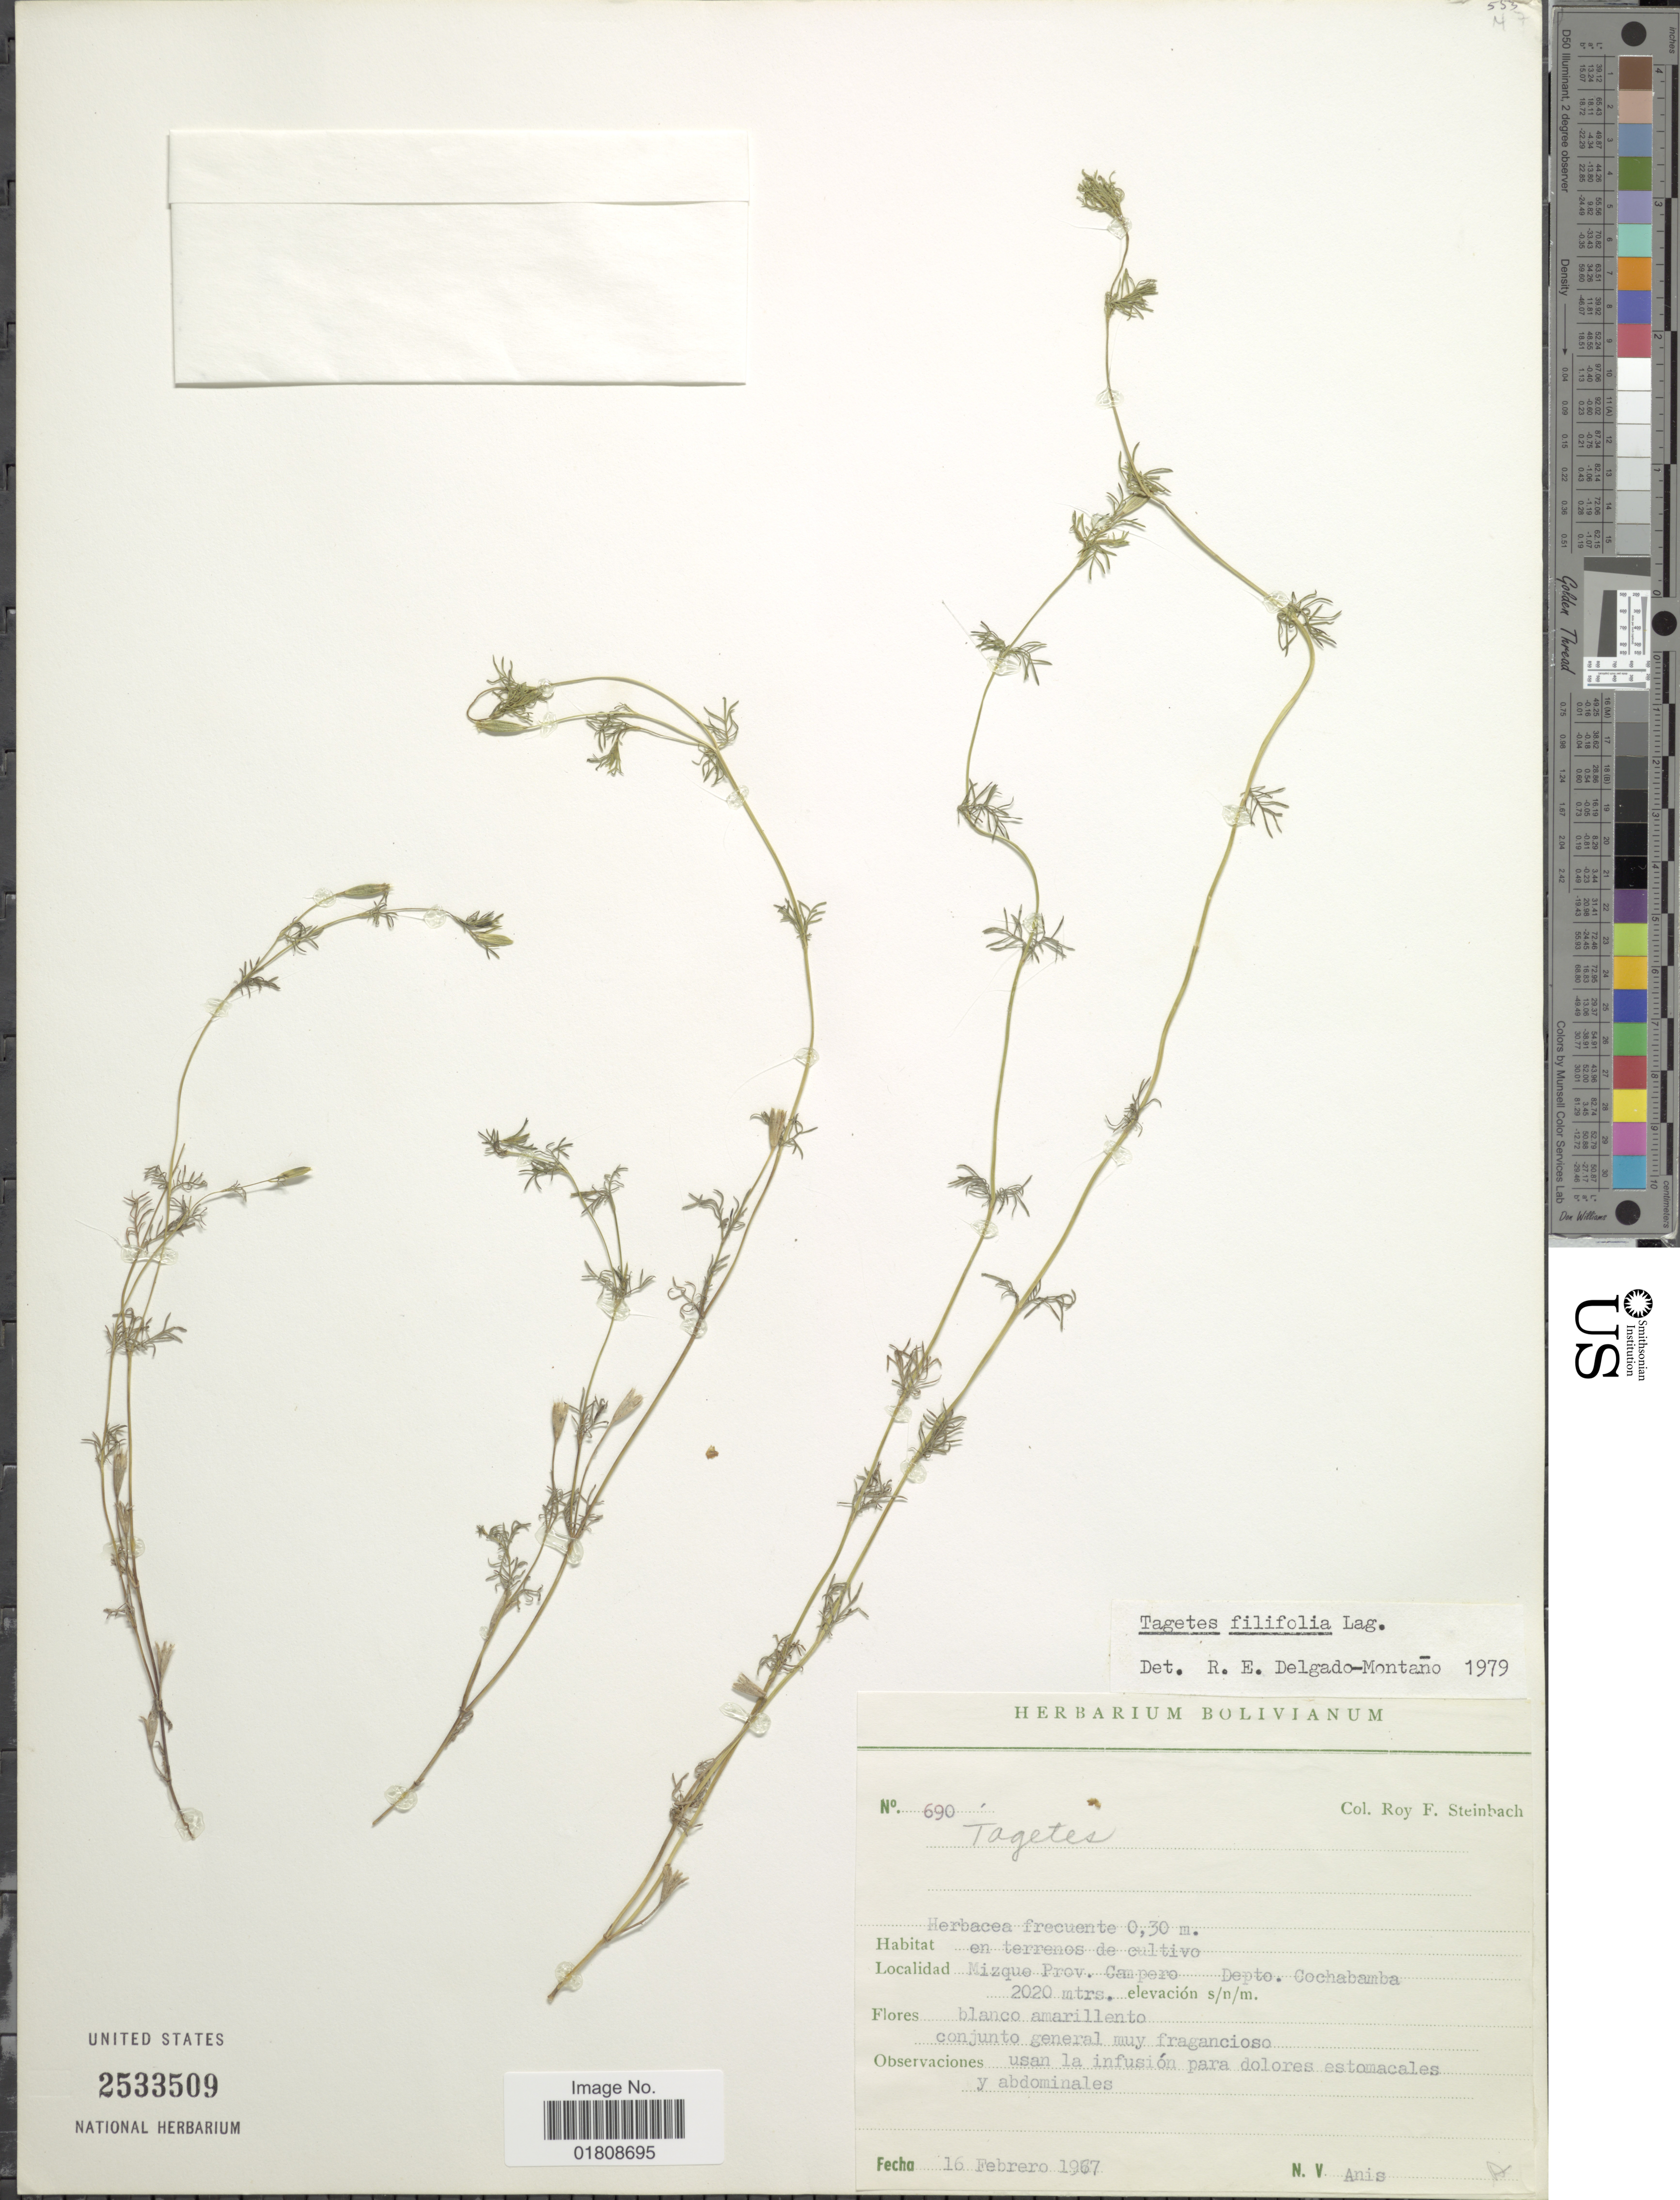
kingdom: Plantae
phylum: Tracheophyta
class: Magnoliopsida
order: Asterales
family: Asteraceae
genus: Tagetes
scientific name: Tagetes filifolia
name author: Lag.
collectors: R. F. Steinbach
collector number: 690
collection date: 1967-02-16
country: Bolivia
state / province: Cochabamba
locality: Mizque, Prov. Campero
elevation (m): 2020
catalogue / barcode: US 2533509